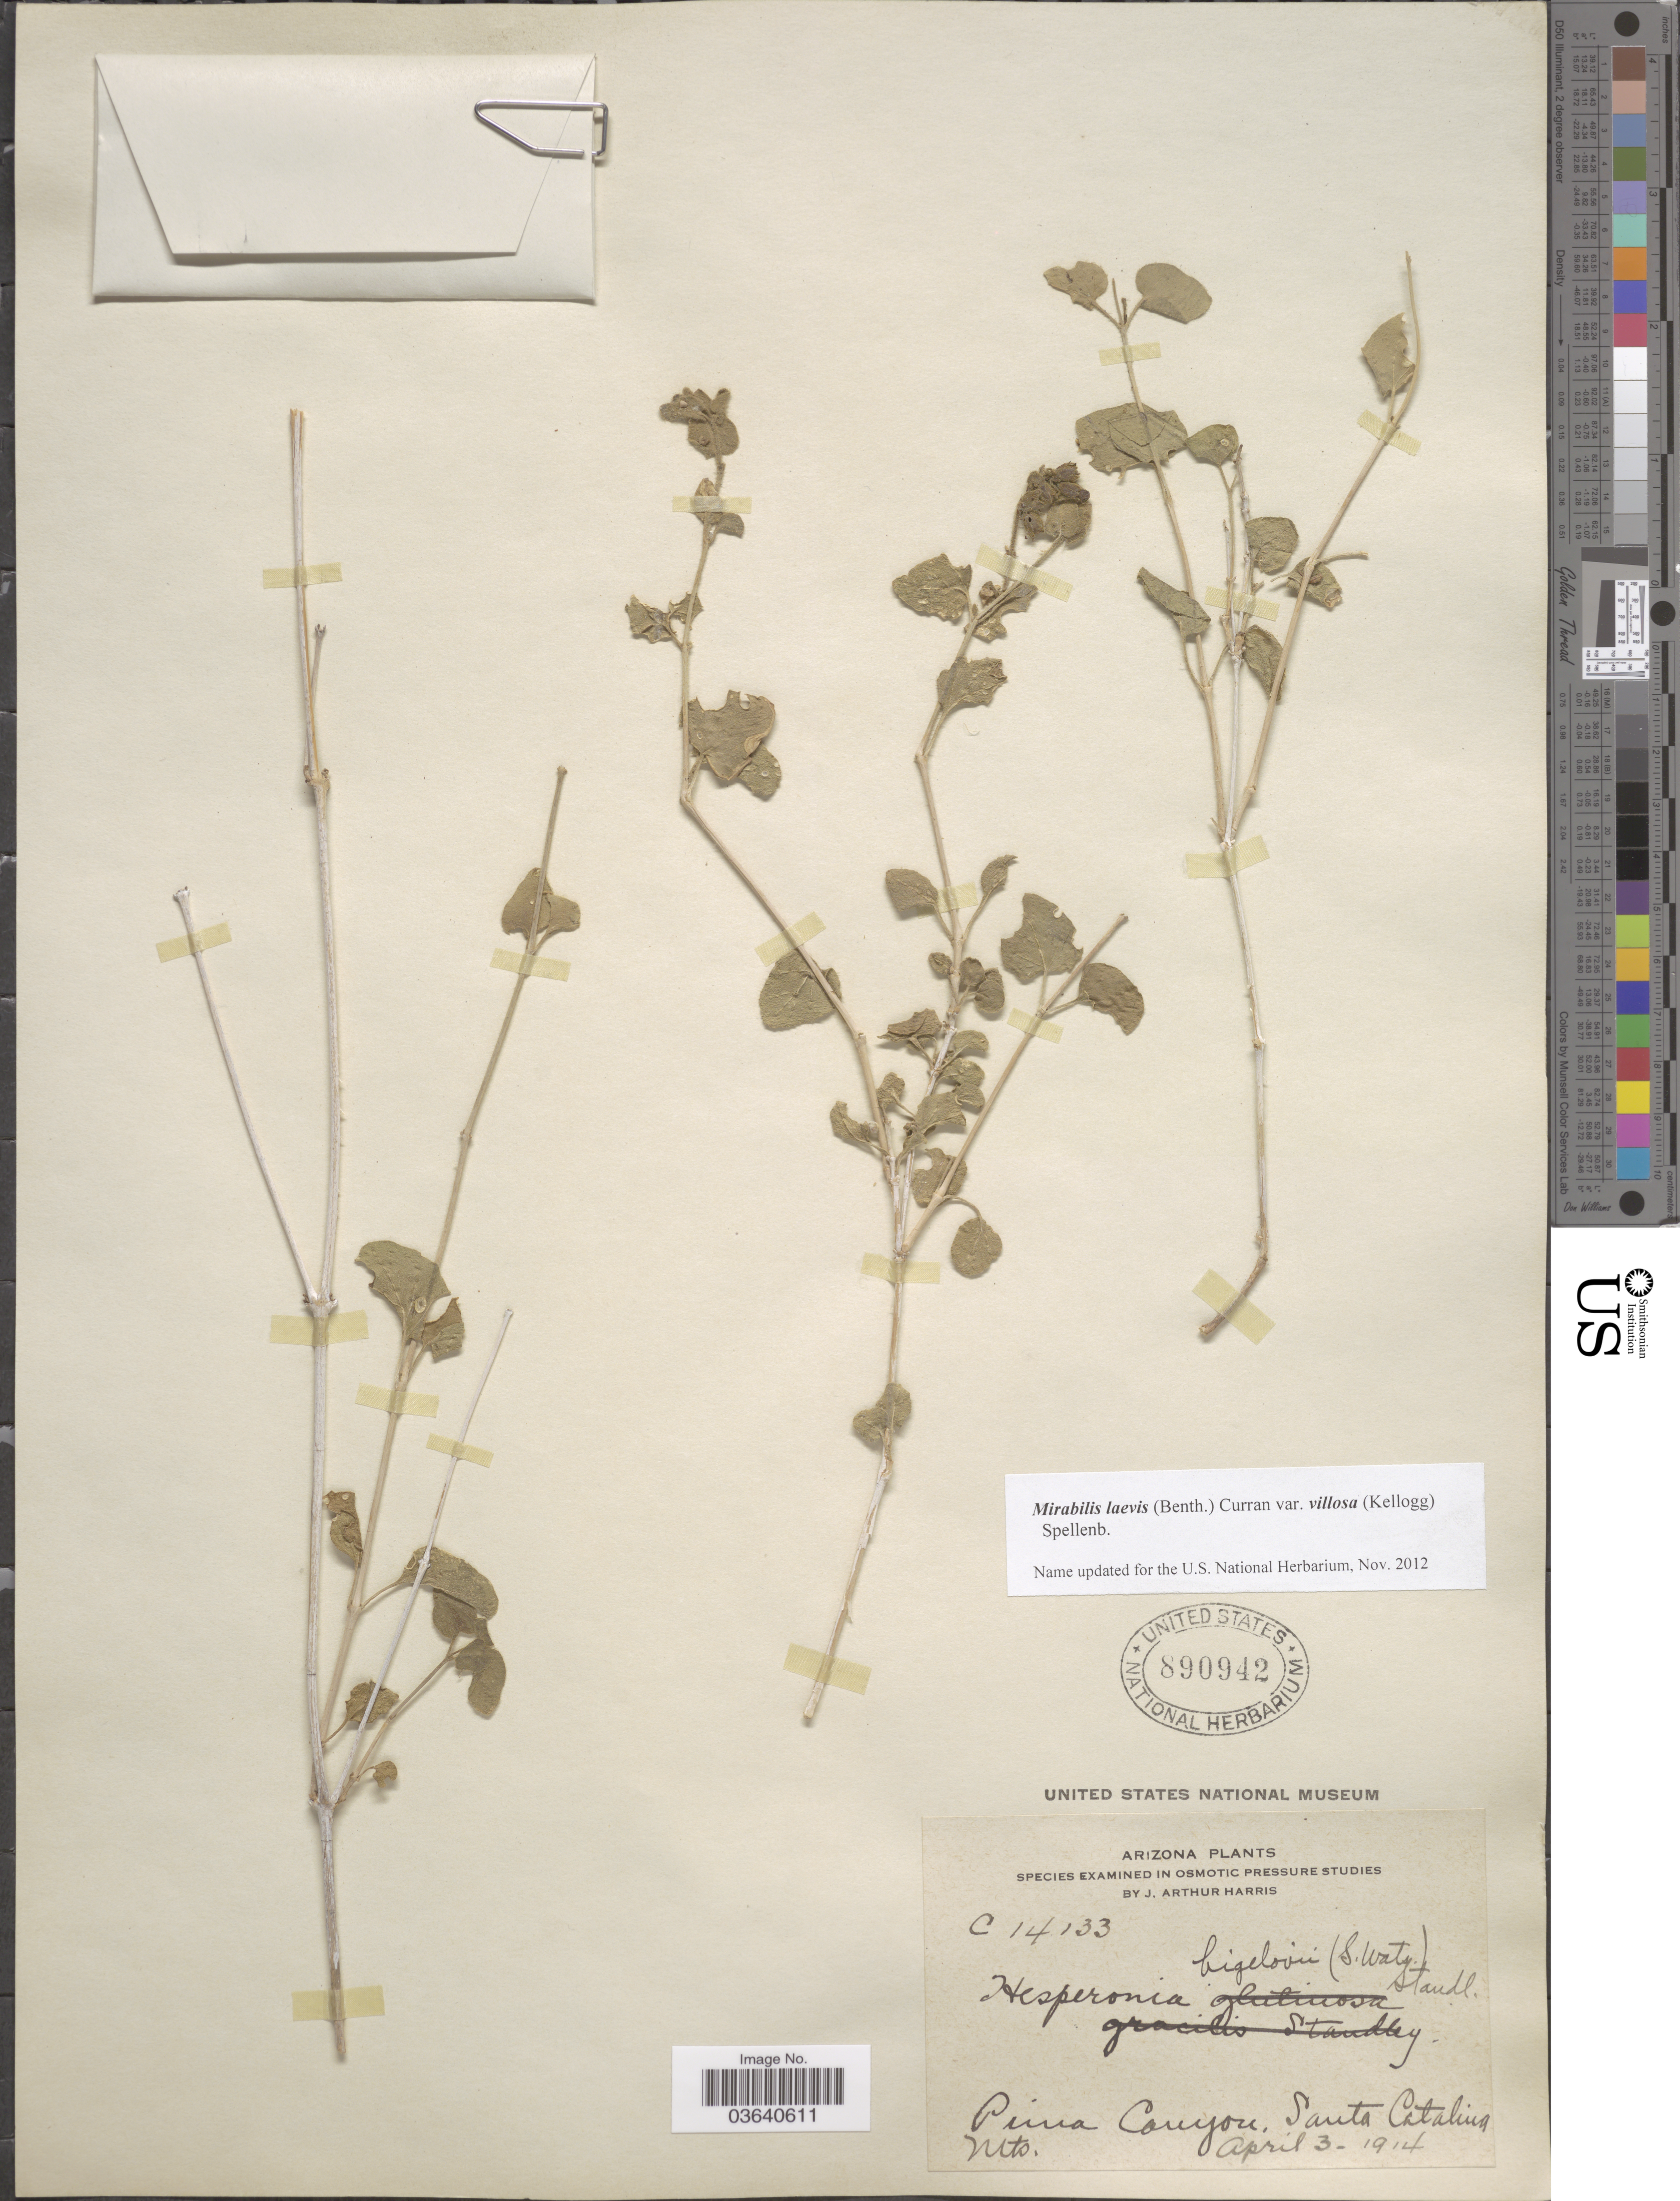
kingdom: Plantae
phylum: Tracheophyta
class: Magnoliopsida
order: Caryophyllales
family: Nyctaginaceae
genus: Mirabilis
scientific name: Mirabilis laevis var. villosa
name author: (Kellogg) Spellenb.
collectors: J. A. Harris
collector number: C14133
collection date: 1914-04-03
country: United States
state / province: Arizona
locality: Pima Canyon. Santa Catalina Mts.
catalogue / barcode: US 890942